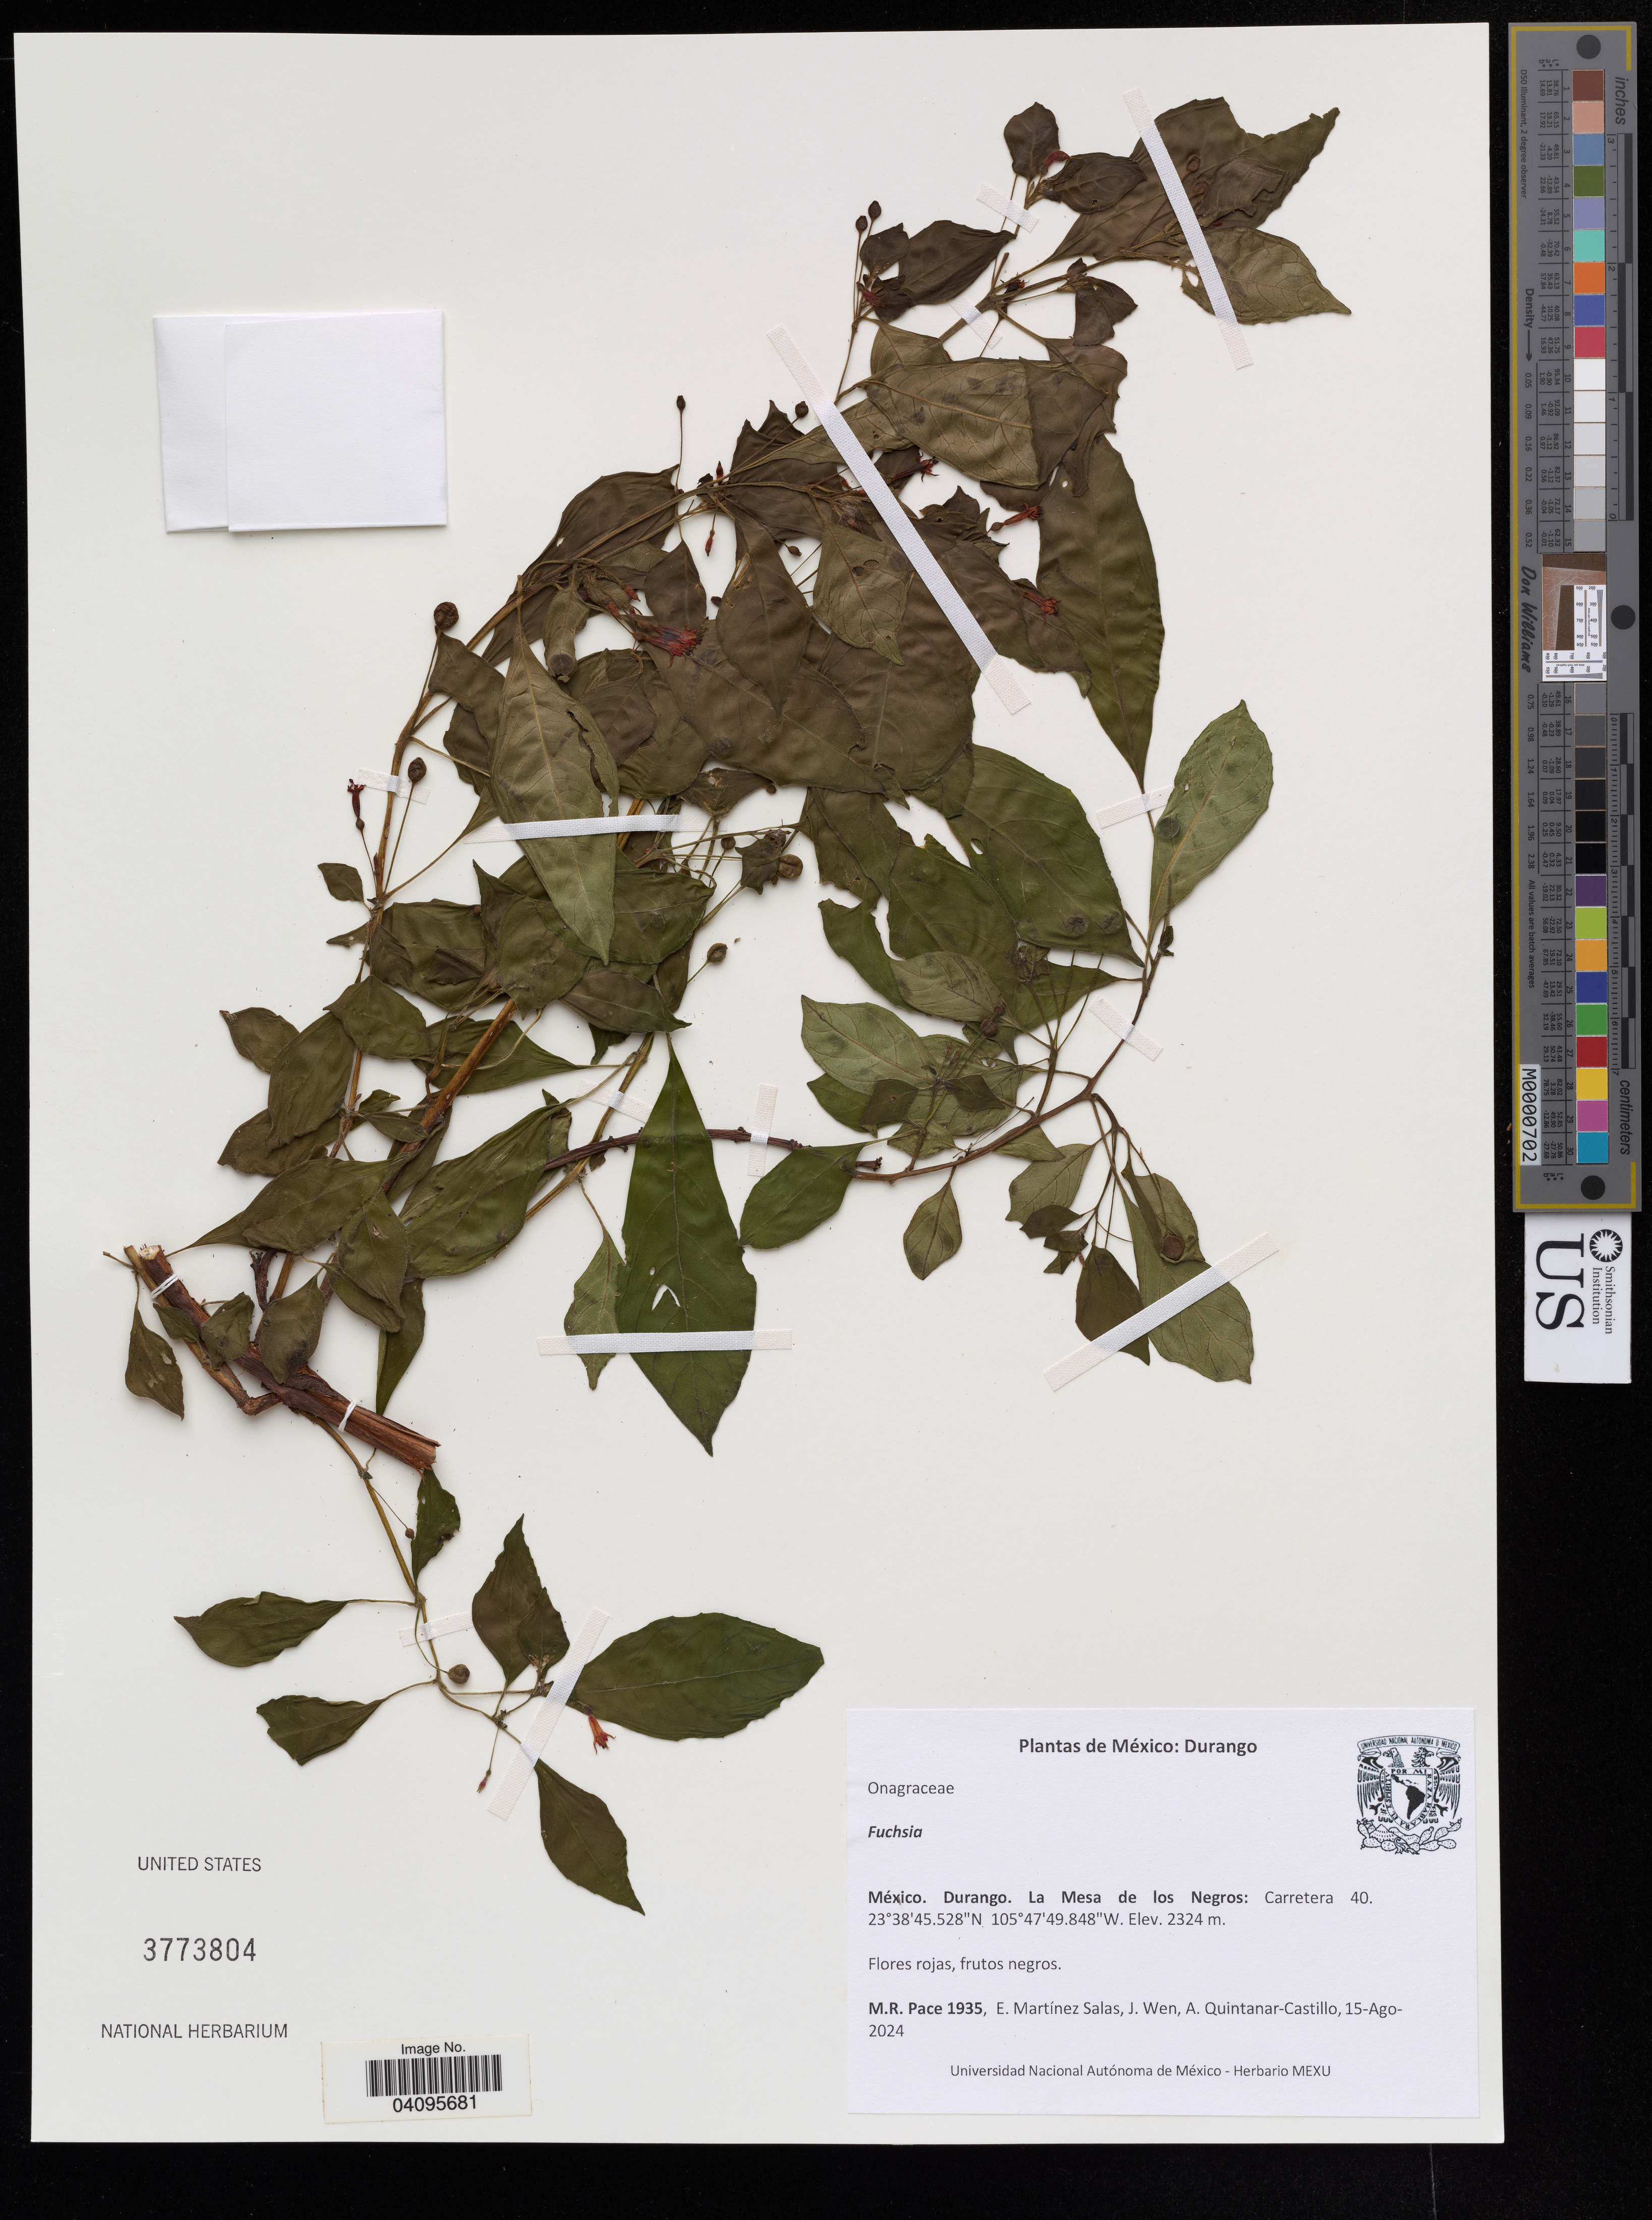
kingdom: Plantae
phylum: Tracheophyta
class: Magnoliopsida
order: Myrtales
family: Onagraceae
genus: Fuchsia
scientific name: Fuchsia sp.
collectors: M. Pace, E. Martinez, J. Wen & A. Quintanar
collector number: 1935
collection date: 2024-08-15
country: Mexico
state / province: Durango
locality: La Mesa de los Negros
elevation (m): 2324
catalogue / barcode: US 3773804